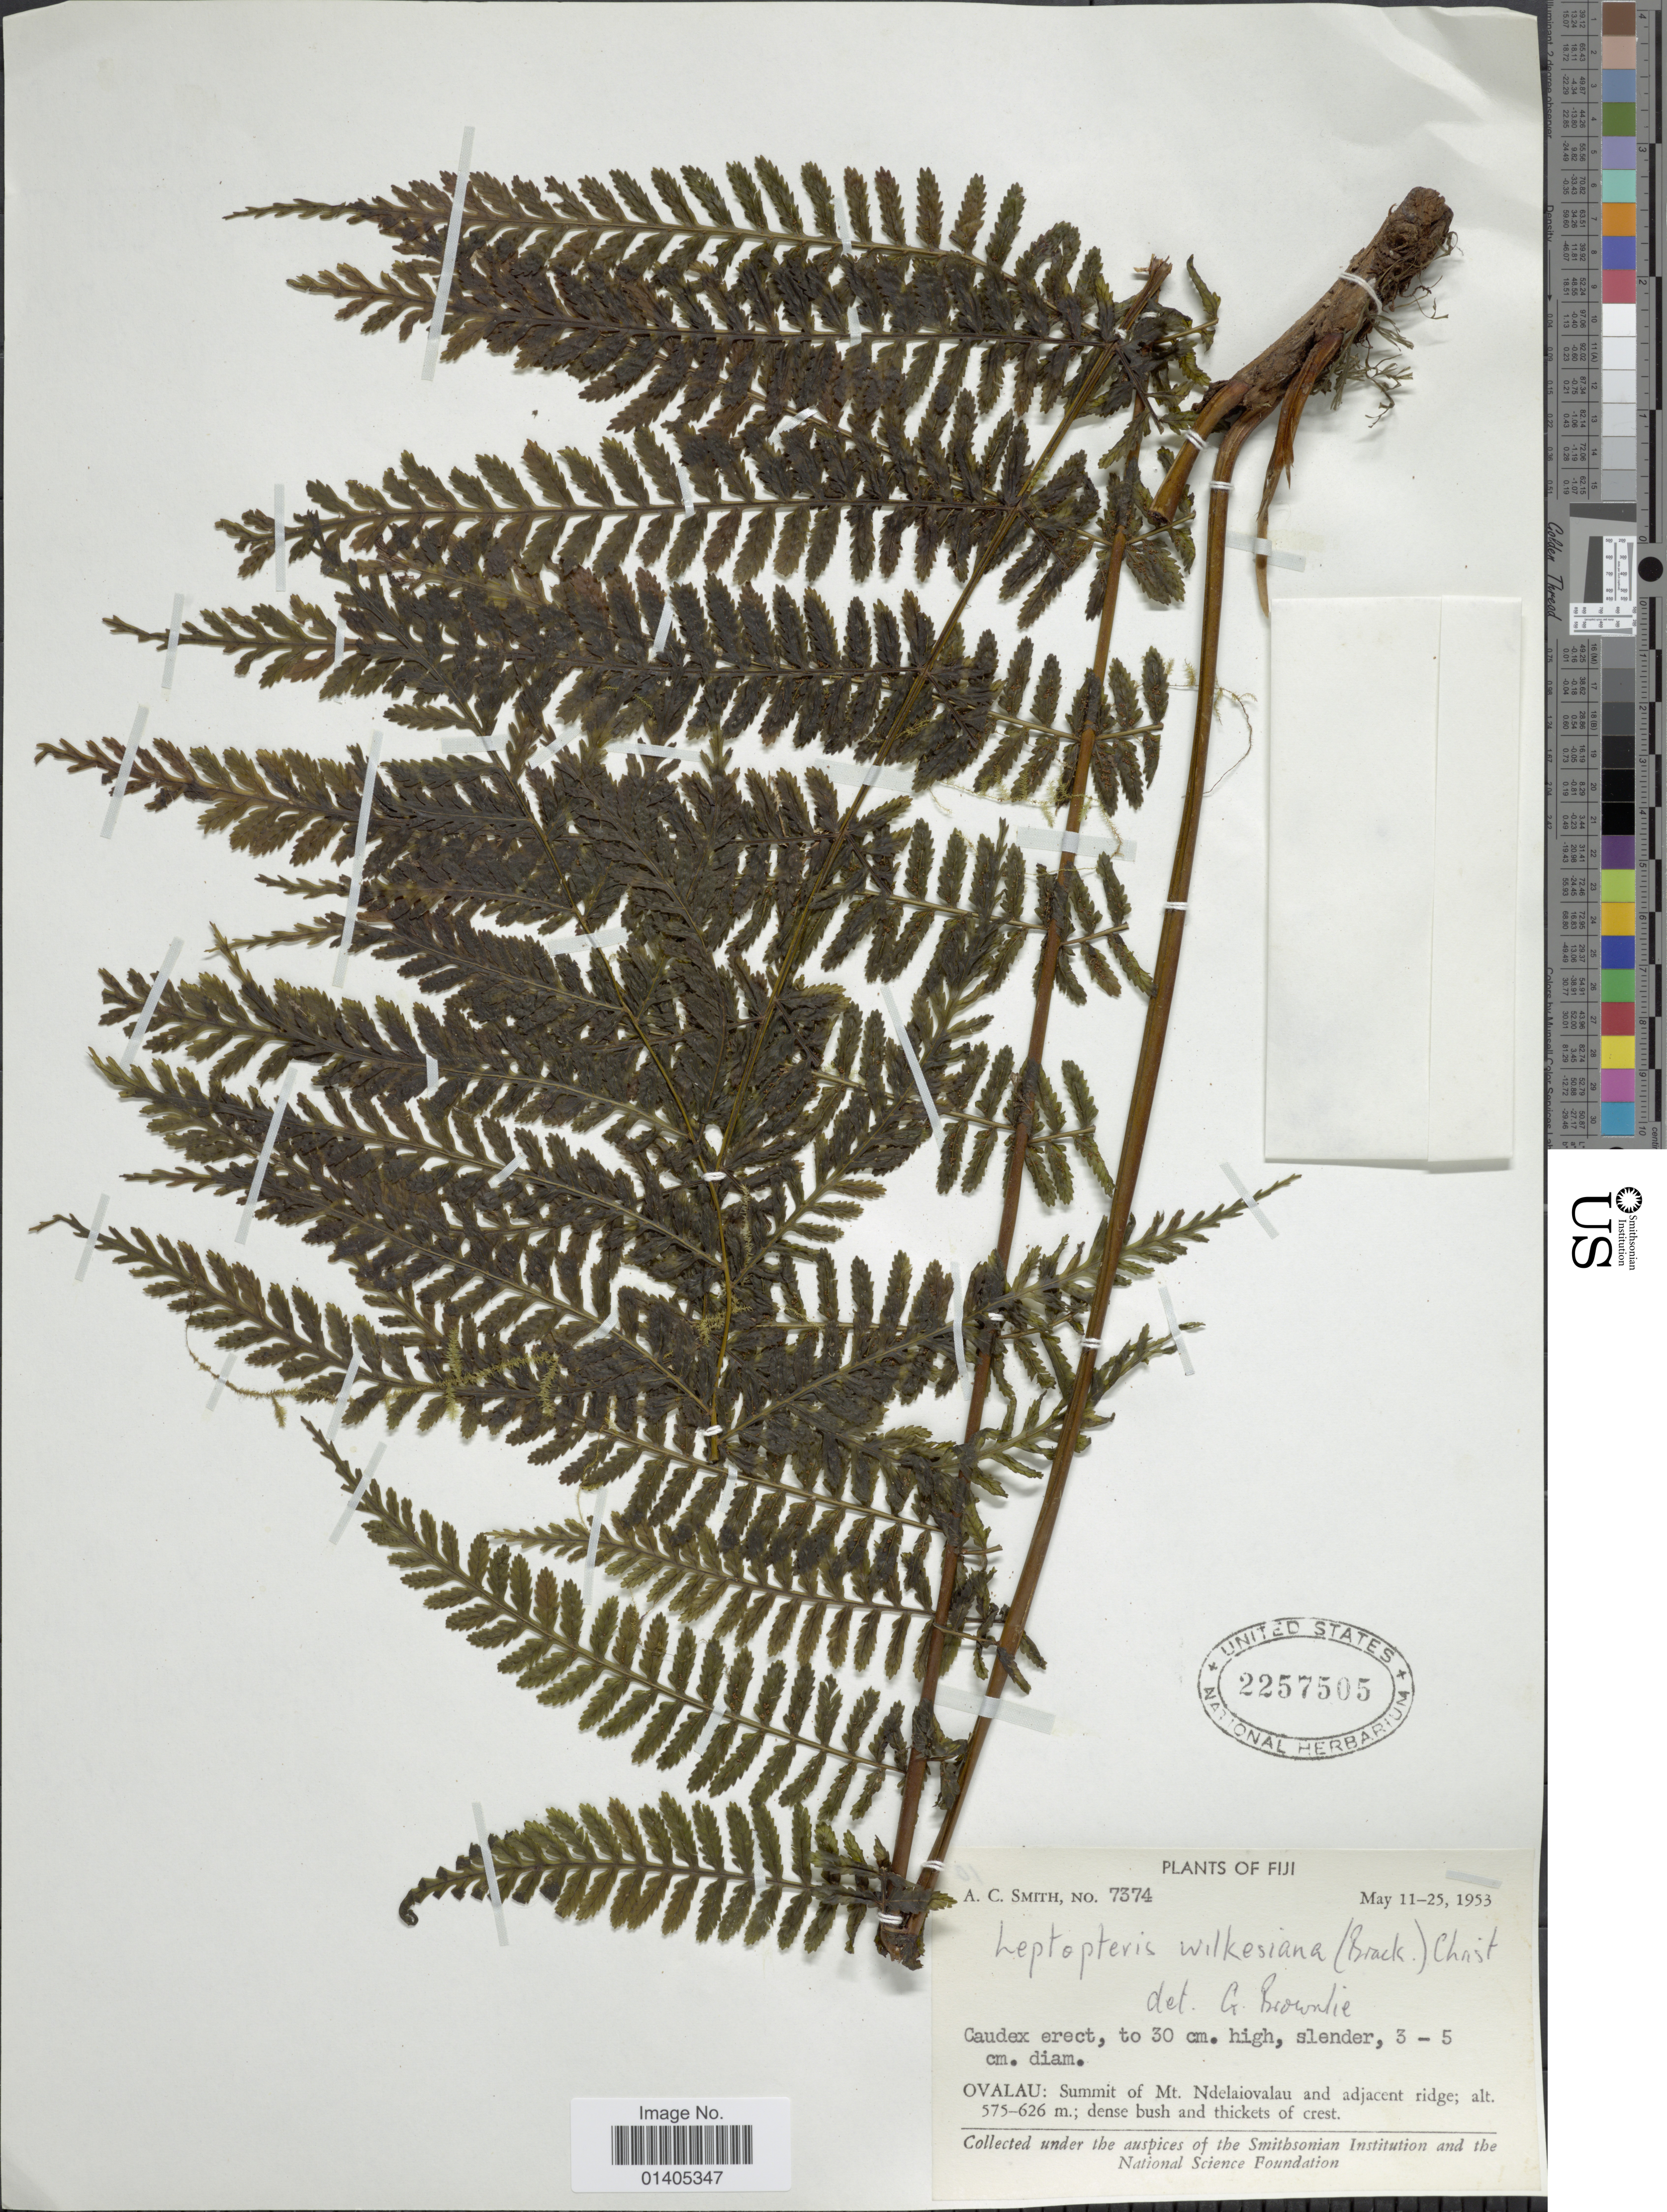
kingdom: Plantae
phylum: Tracheophyta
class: Polypodiopsida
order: Osmundales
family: Osmundaceae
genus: Leptopteris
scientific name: Leptopteris wilkesiana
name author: (Brack.) Christ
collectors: A. C. Smith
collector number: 7374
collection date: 1953-05-11/1953-05-25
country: Fiji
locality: Ovalau: Summit of Mt Ndelaiovalau and adjacent ridge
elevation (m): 575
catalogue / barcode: US 2257505